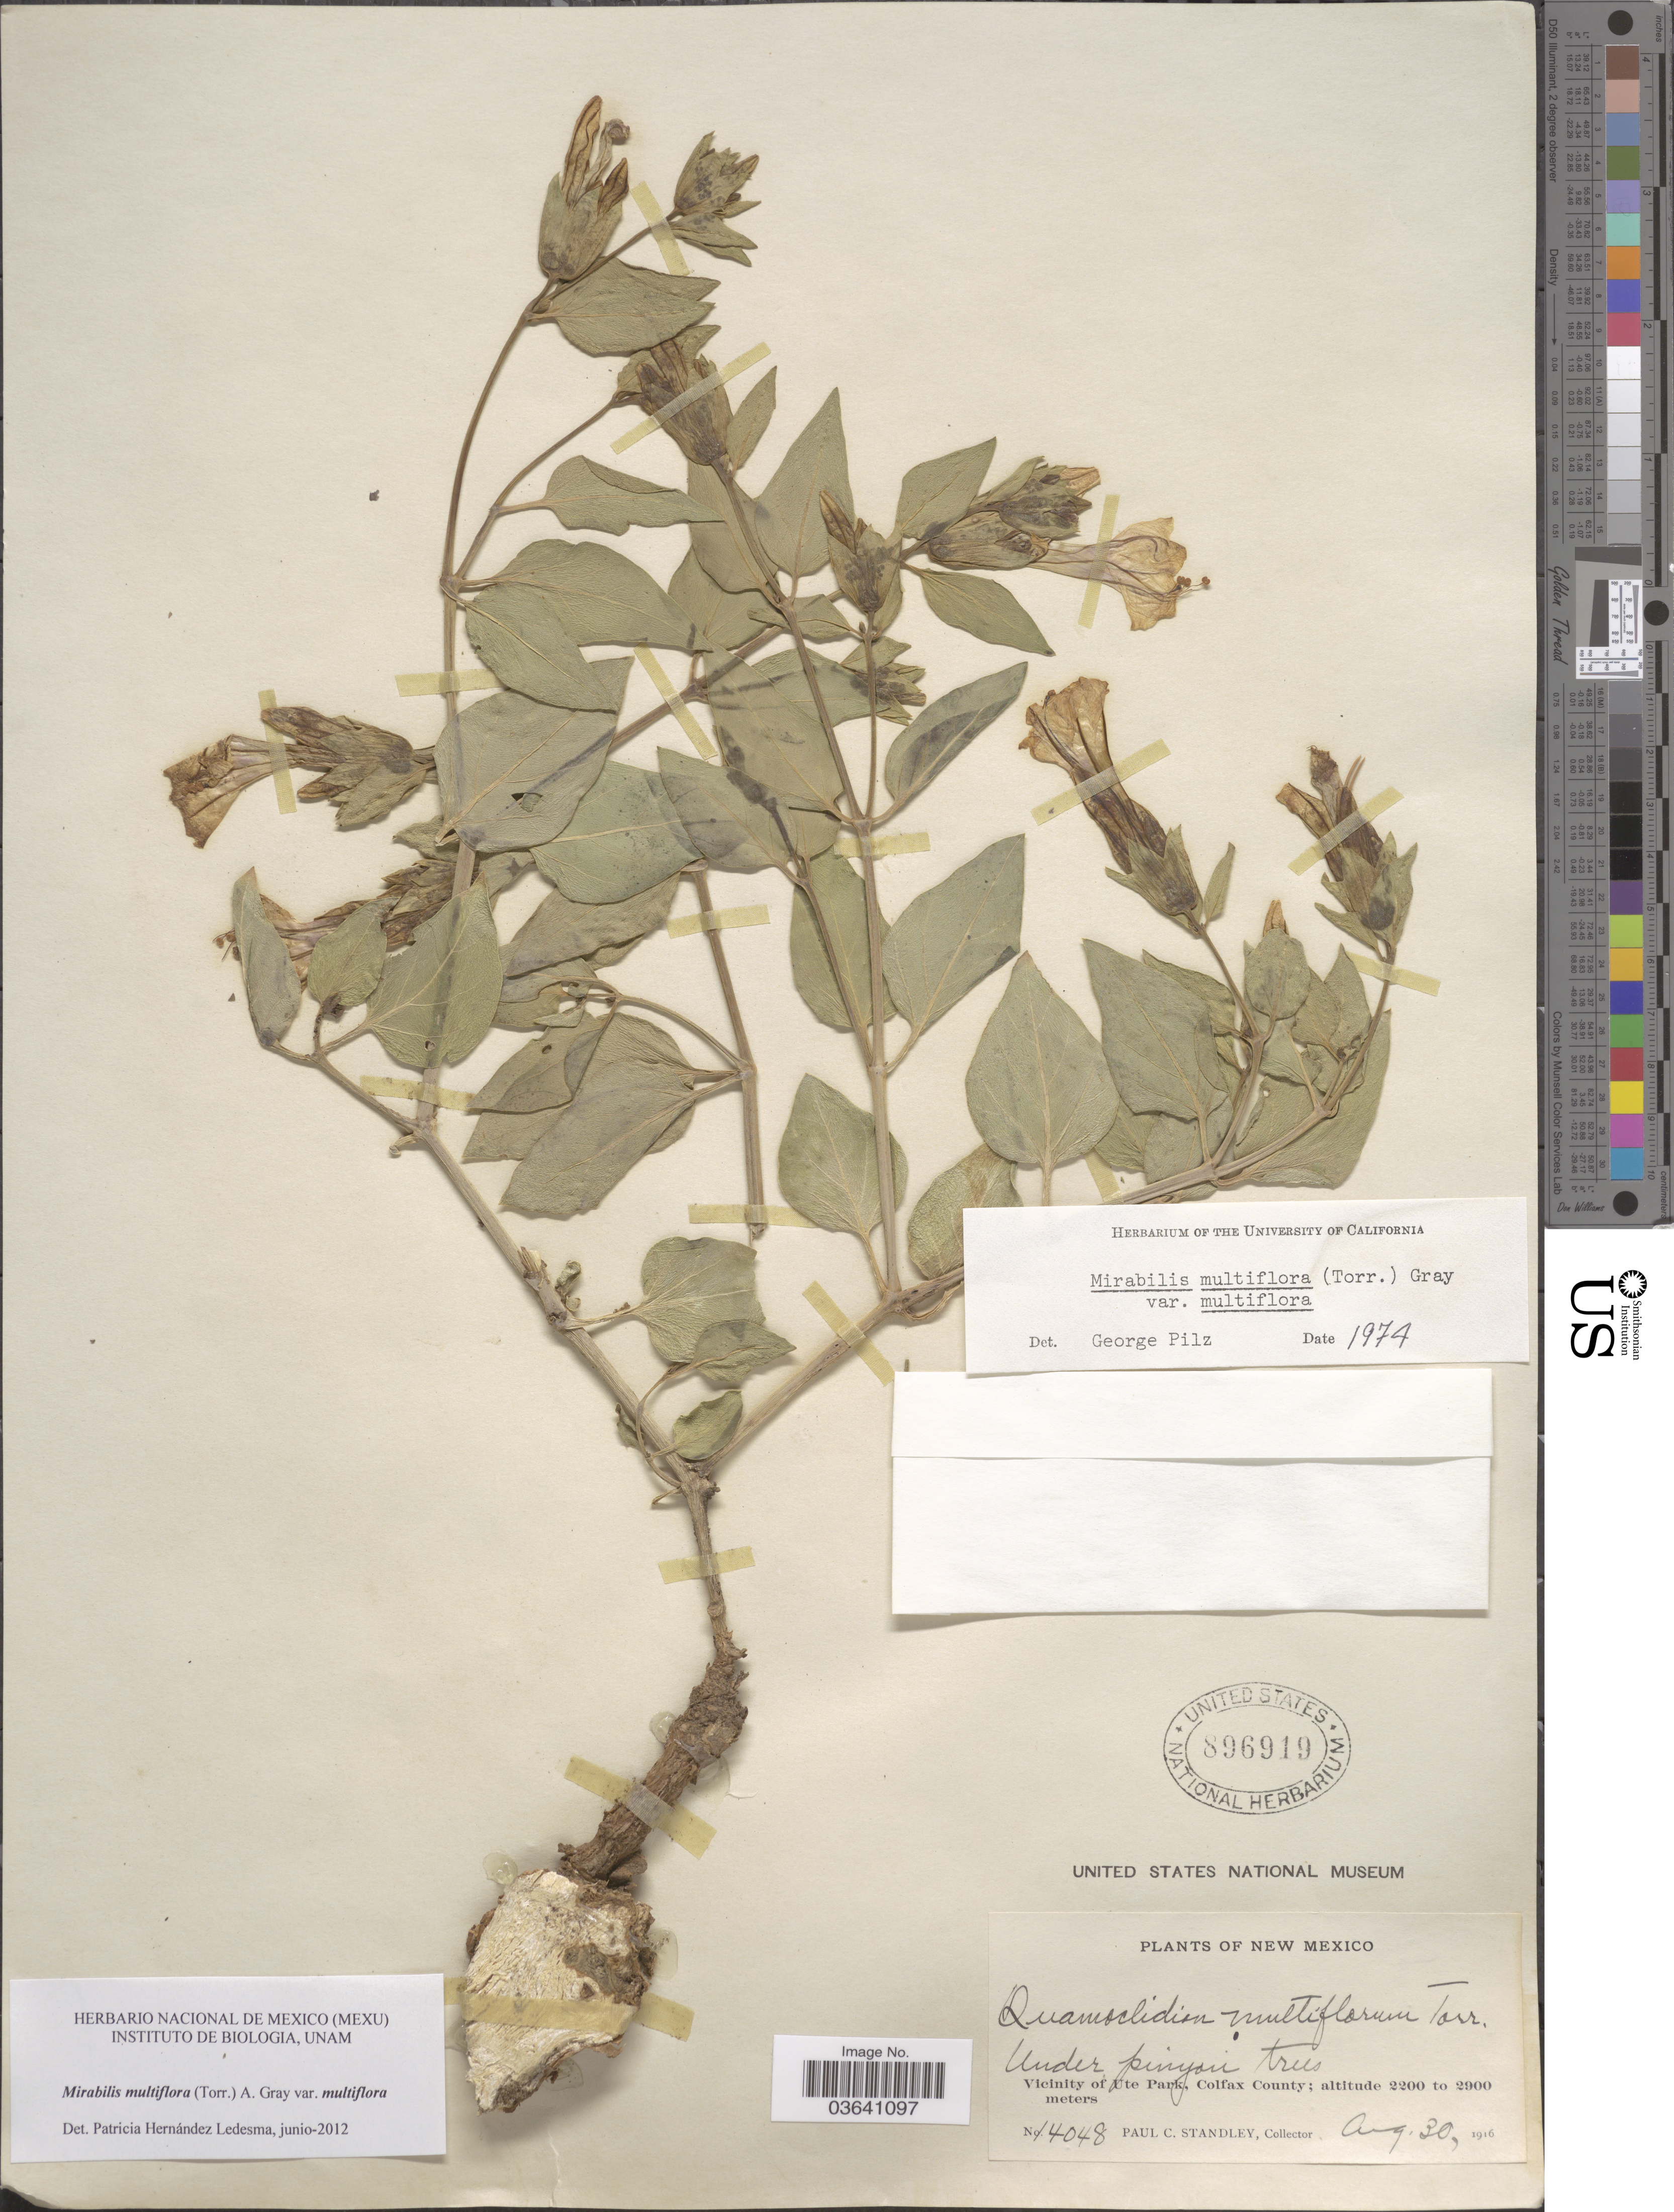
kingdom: Plantae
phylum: Tracheophyta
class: Magnoliopsida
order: Caryophyllales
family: Nyctaginaceae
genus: Mirabilis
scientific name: Mirabilis multiflora var. multiflora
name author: (Torr.) A. Gray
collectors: P. C. Standley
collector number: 14048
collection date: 1916-08-30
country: United States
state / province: New Mexico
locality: Vicinity of Ute Park, Colfax County.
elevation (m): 2200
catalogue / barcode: US 896919